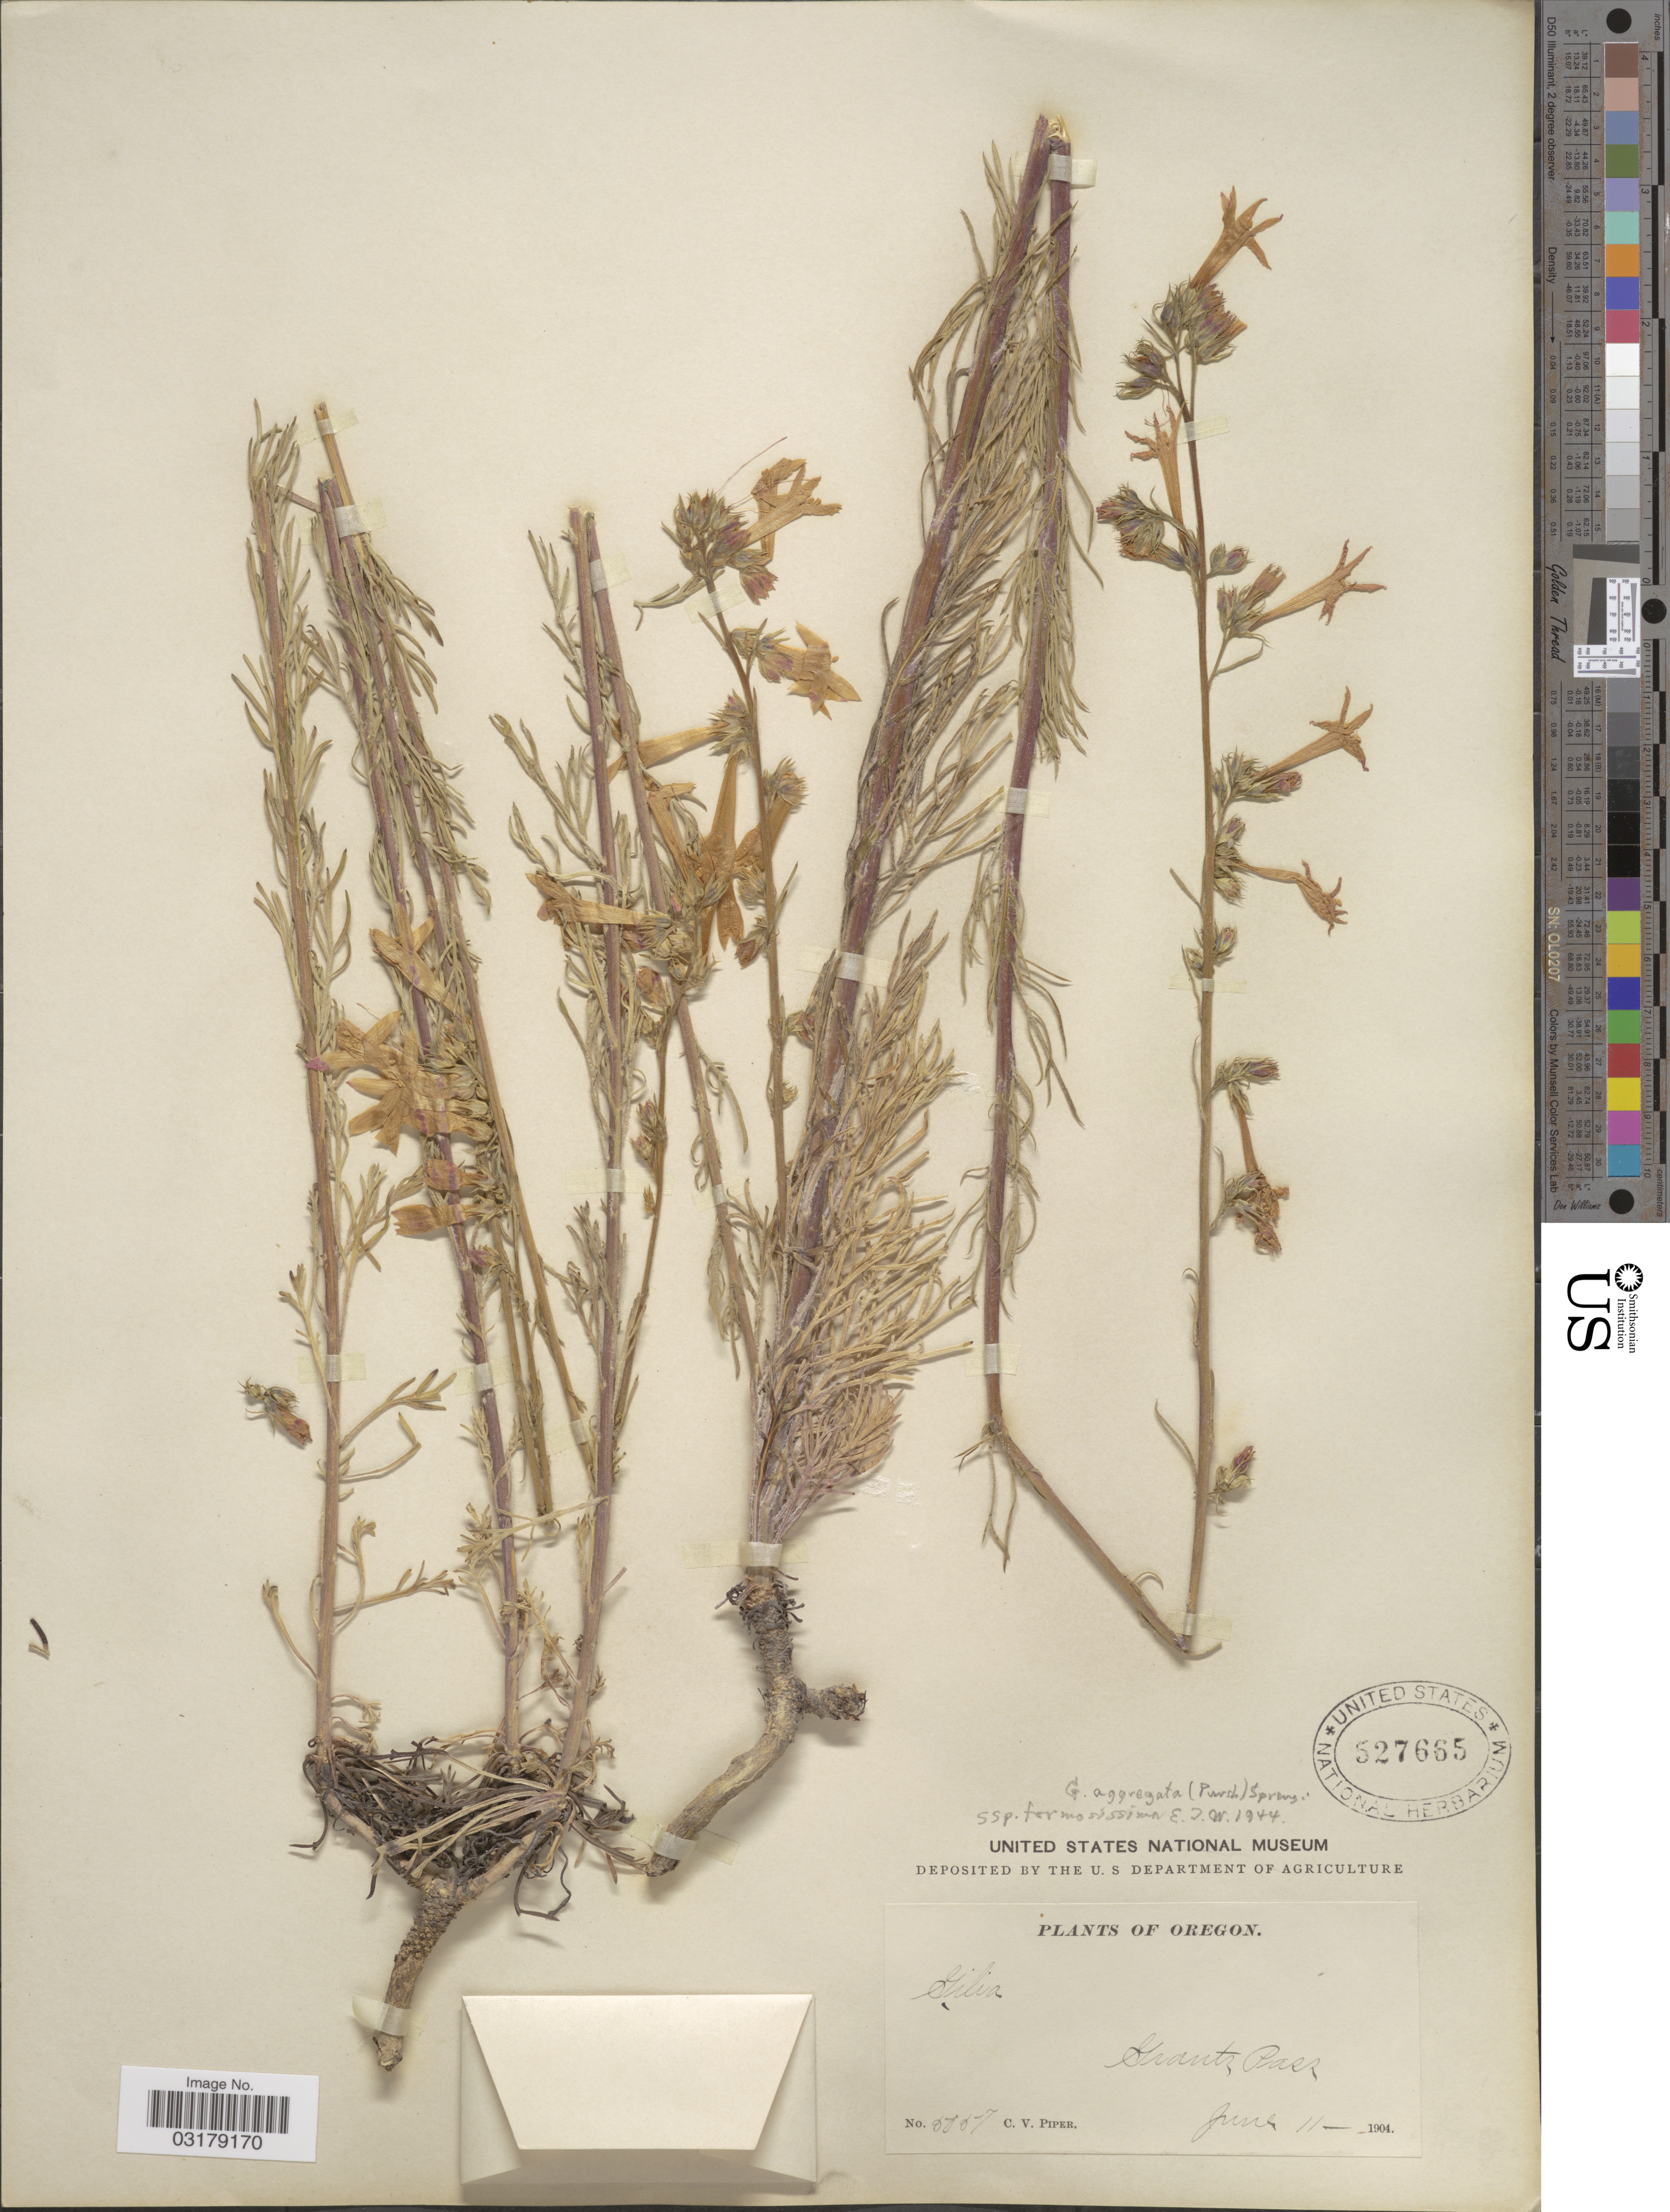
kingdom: Plantae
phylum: Tracheophyta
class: Magnoliopsida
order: Ericales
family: Polemoniaceae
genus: Ipomopsis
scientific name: Ipomopsis aggregata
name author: (Pursh) V.E. Grant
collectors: C. V. Piper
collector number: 6757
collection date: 1904-06-11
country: United States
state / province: Oregon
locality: Grants Pass.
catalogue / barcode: US 527665